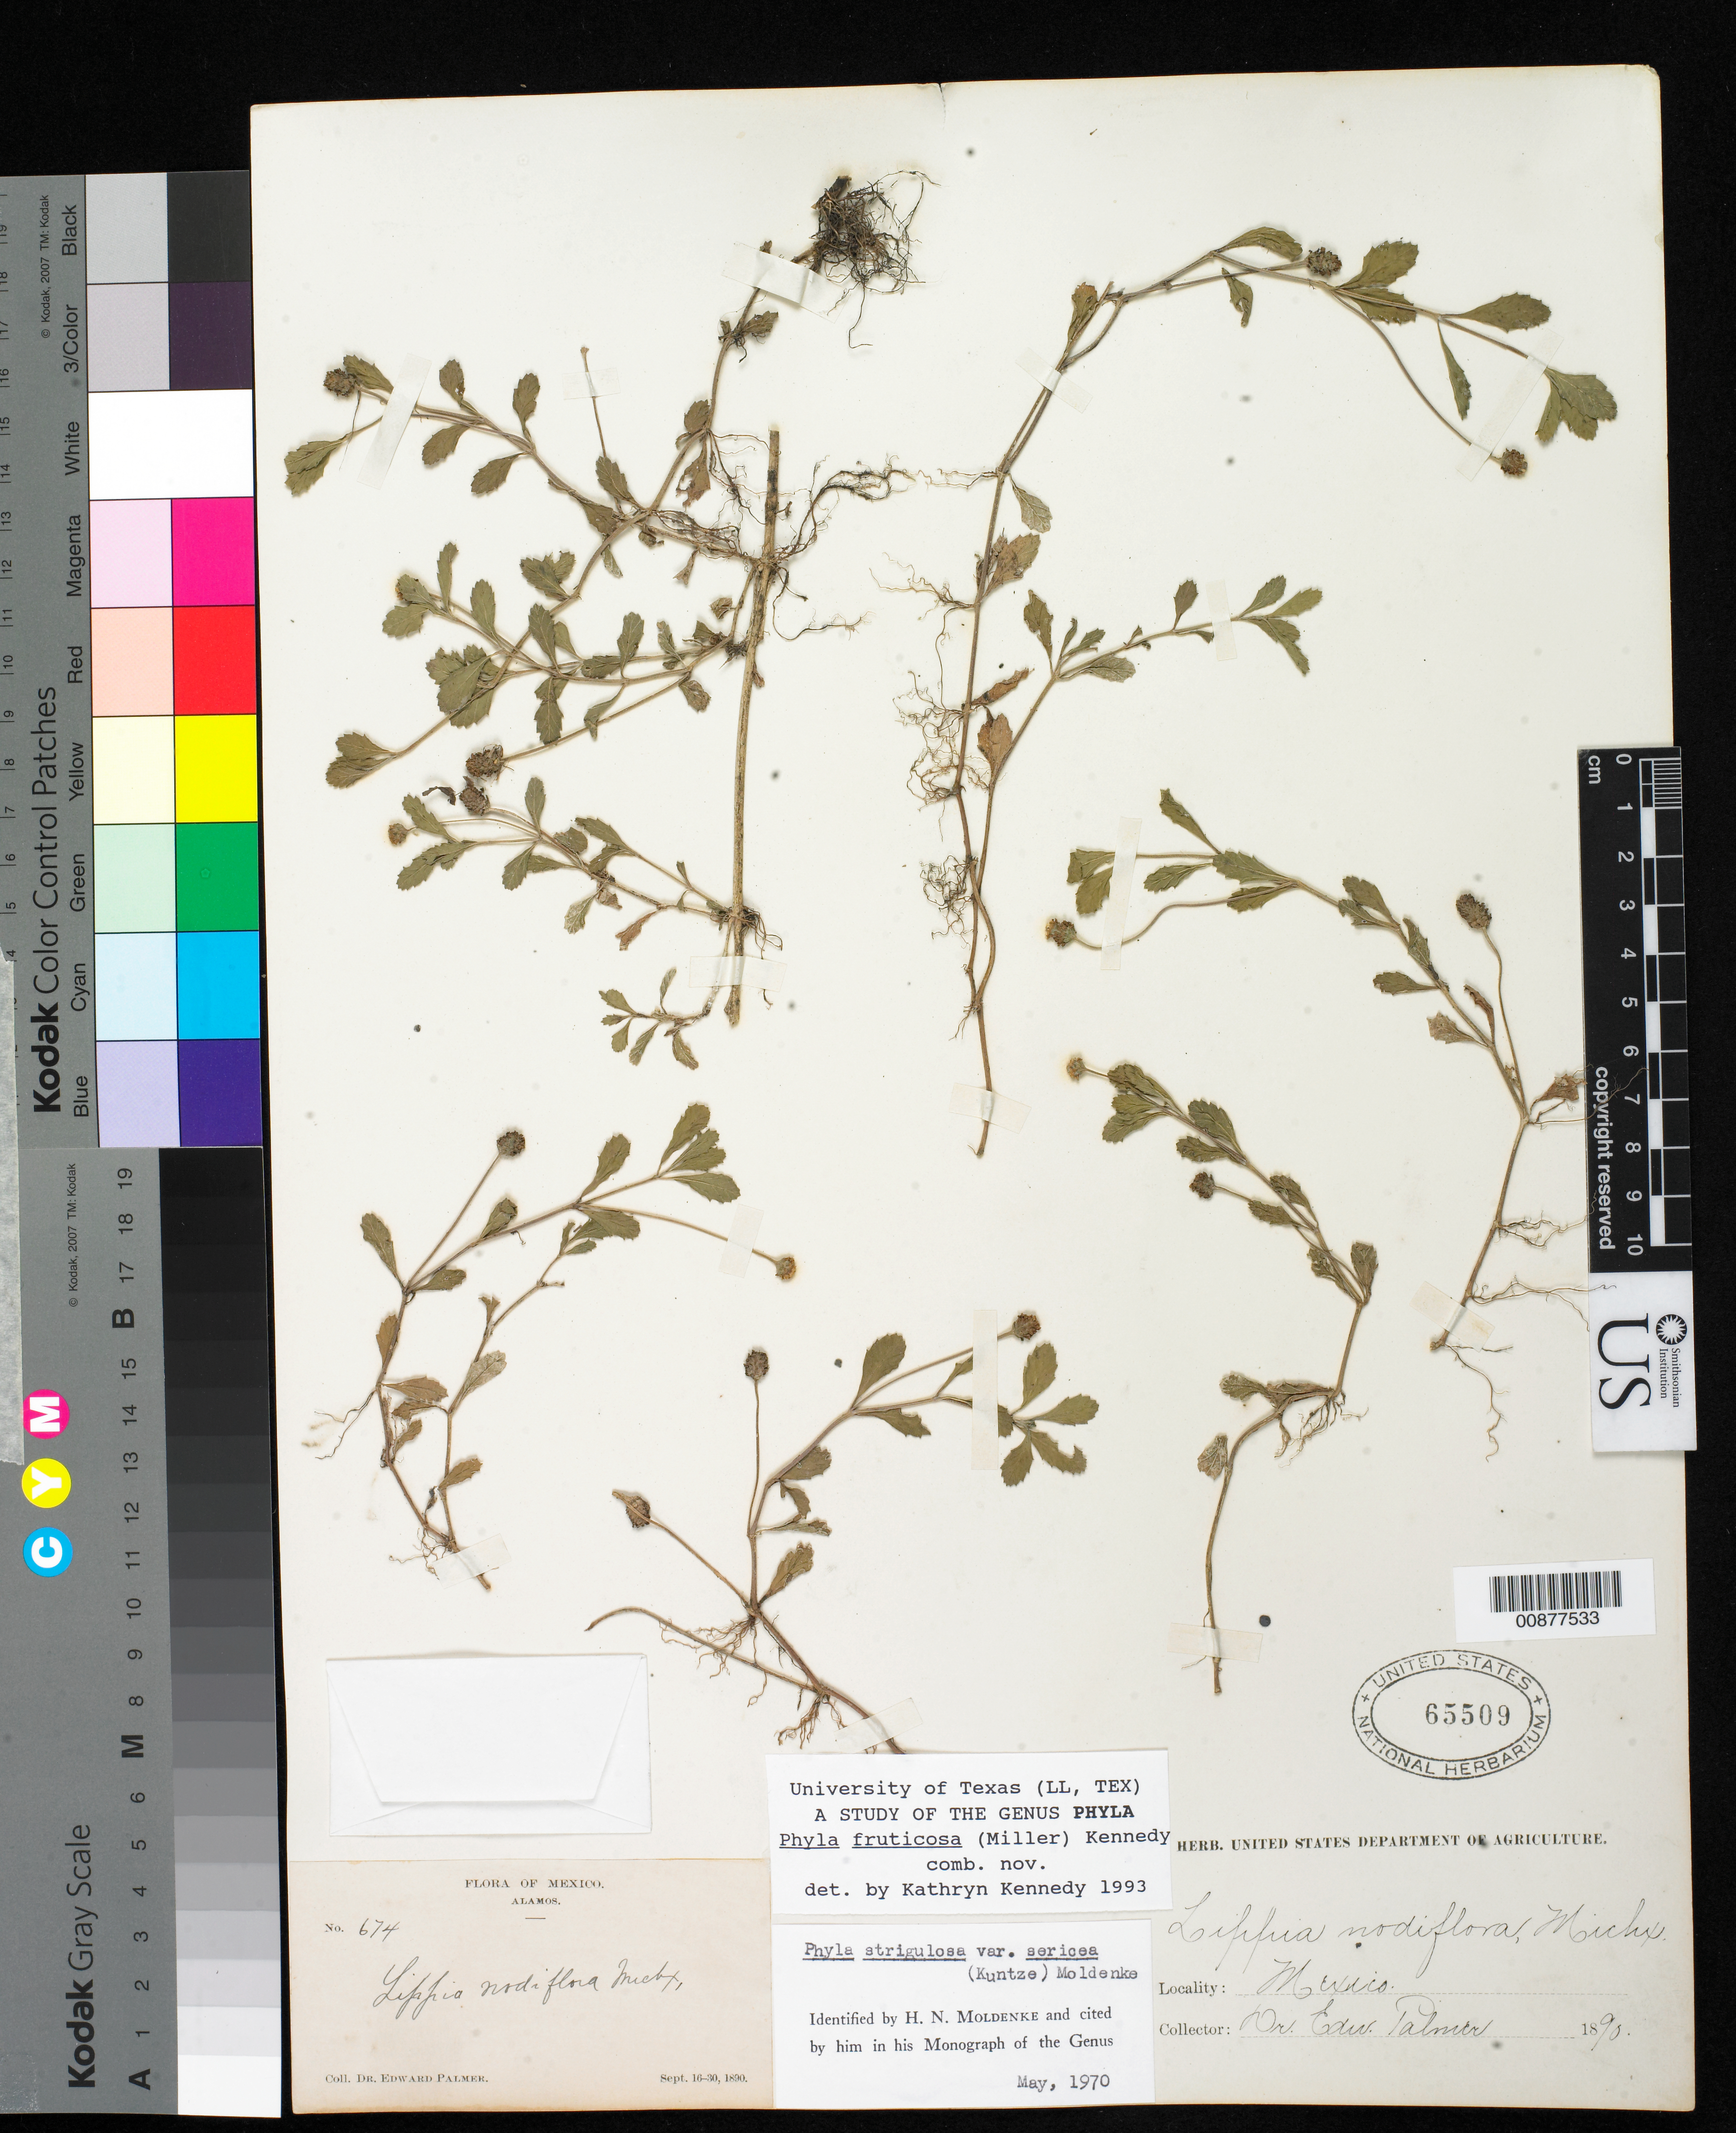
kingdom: Plantae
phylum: Tracheophyta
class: Magnoliopsida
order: Lamiales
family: Verbenaceae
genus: Phyla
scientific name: Phyla fruticosa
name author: (Mill.) K. Kenn. ex Wunderlin & B.F. Hansen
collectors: E. Palmer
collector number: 674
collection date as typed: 16 Sep 1890 to 30 Sep 1890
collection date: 1890-09-16/1890-09-30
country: Mexico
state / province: Sonora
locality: Alamos, Sonora.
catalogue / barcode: US 65509